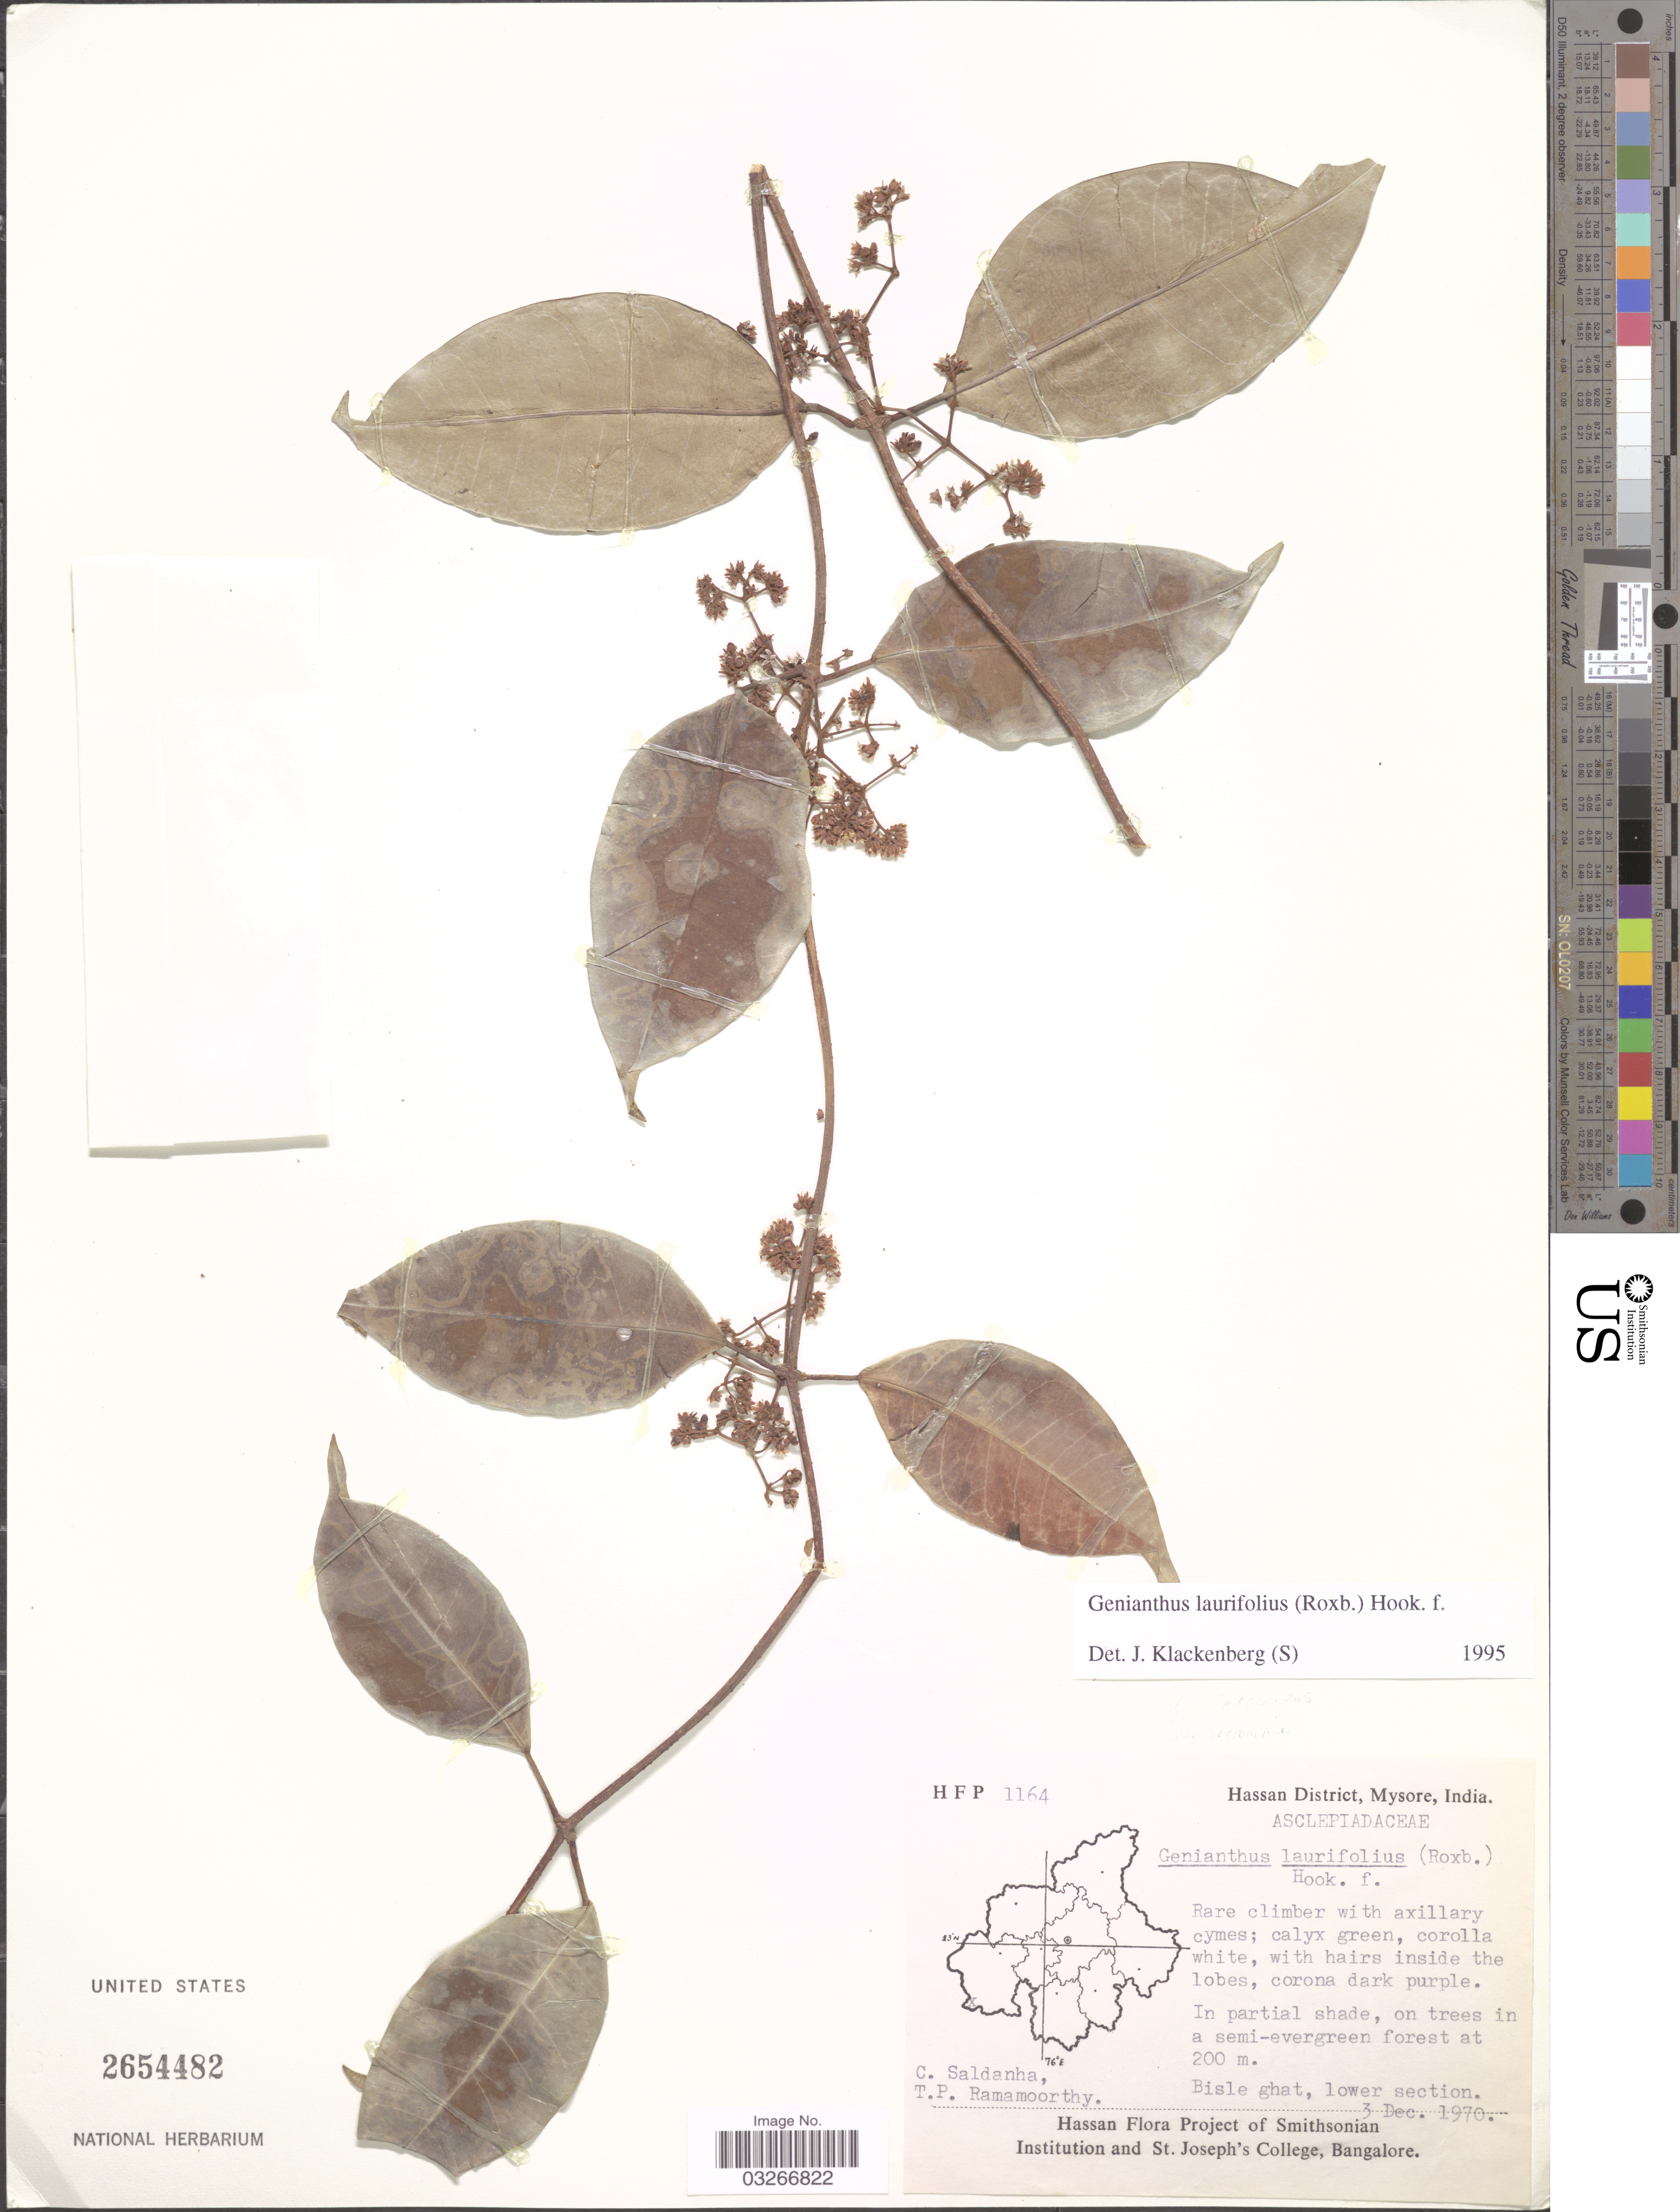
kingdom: Plantae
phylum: Tracheophyta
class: Magnoliopsida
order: Gentianales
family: Apocynaceae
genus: Genianthus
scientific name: Genianthus laurifolius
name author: (Roxb.) Hook. f.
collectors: C. Saldanha & T. P. Ramamoorthy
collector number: HFP1164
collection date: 1970-12-03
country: India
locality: Hassan District, Mysore, Bisle ghat, lower section.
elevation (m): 200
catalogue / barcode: US 2654482